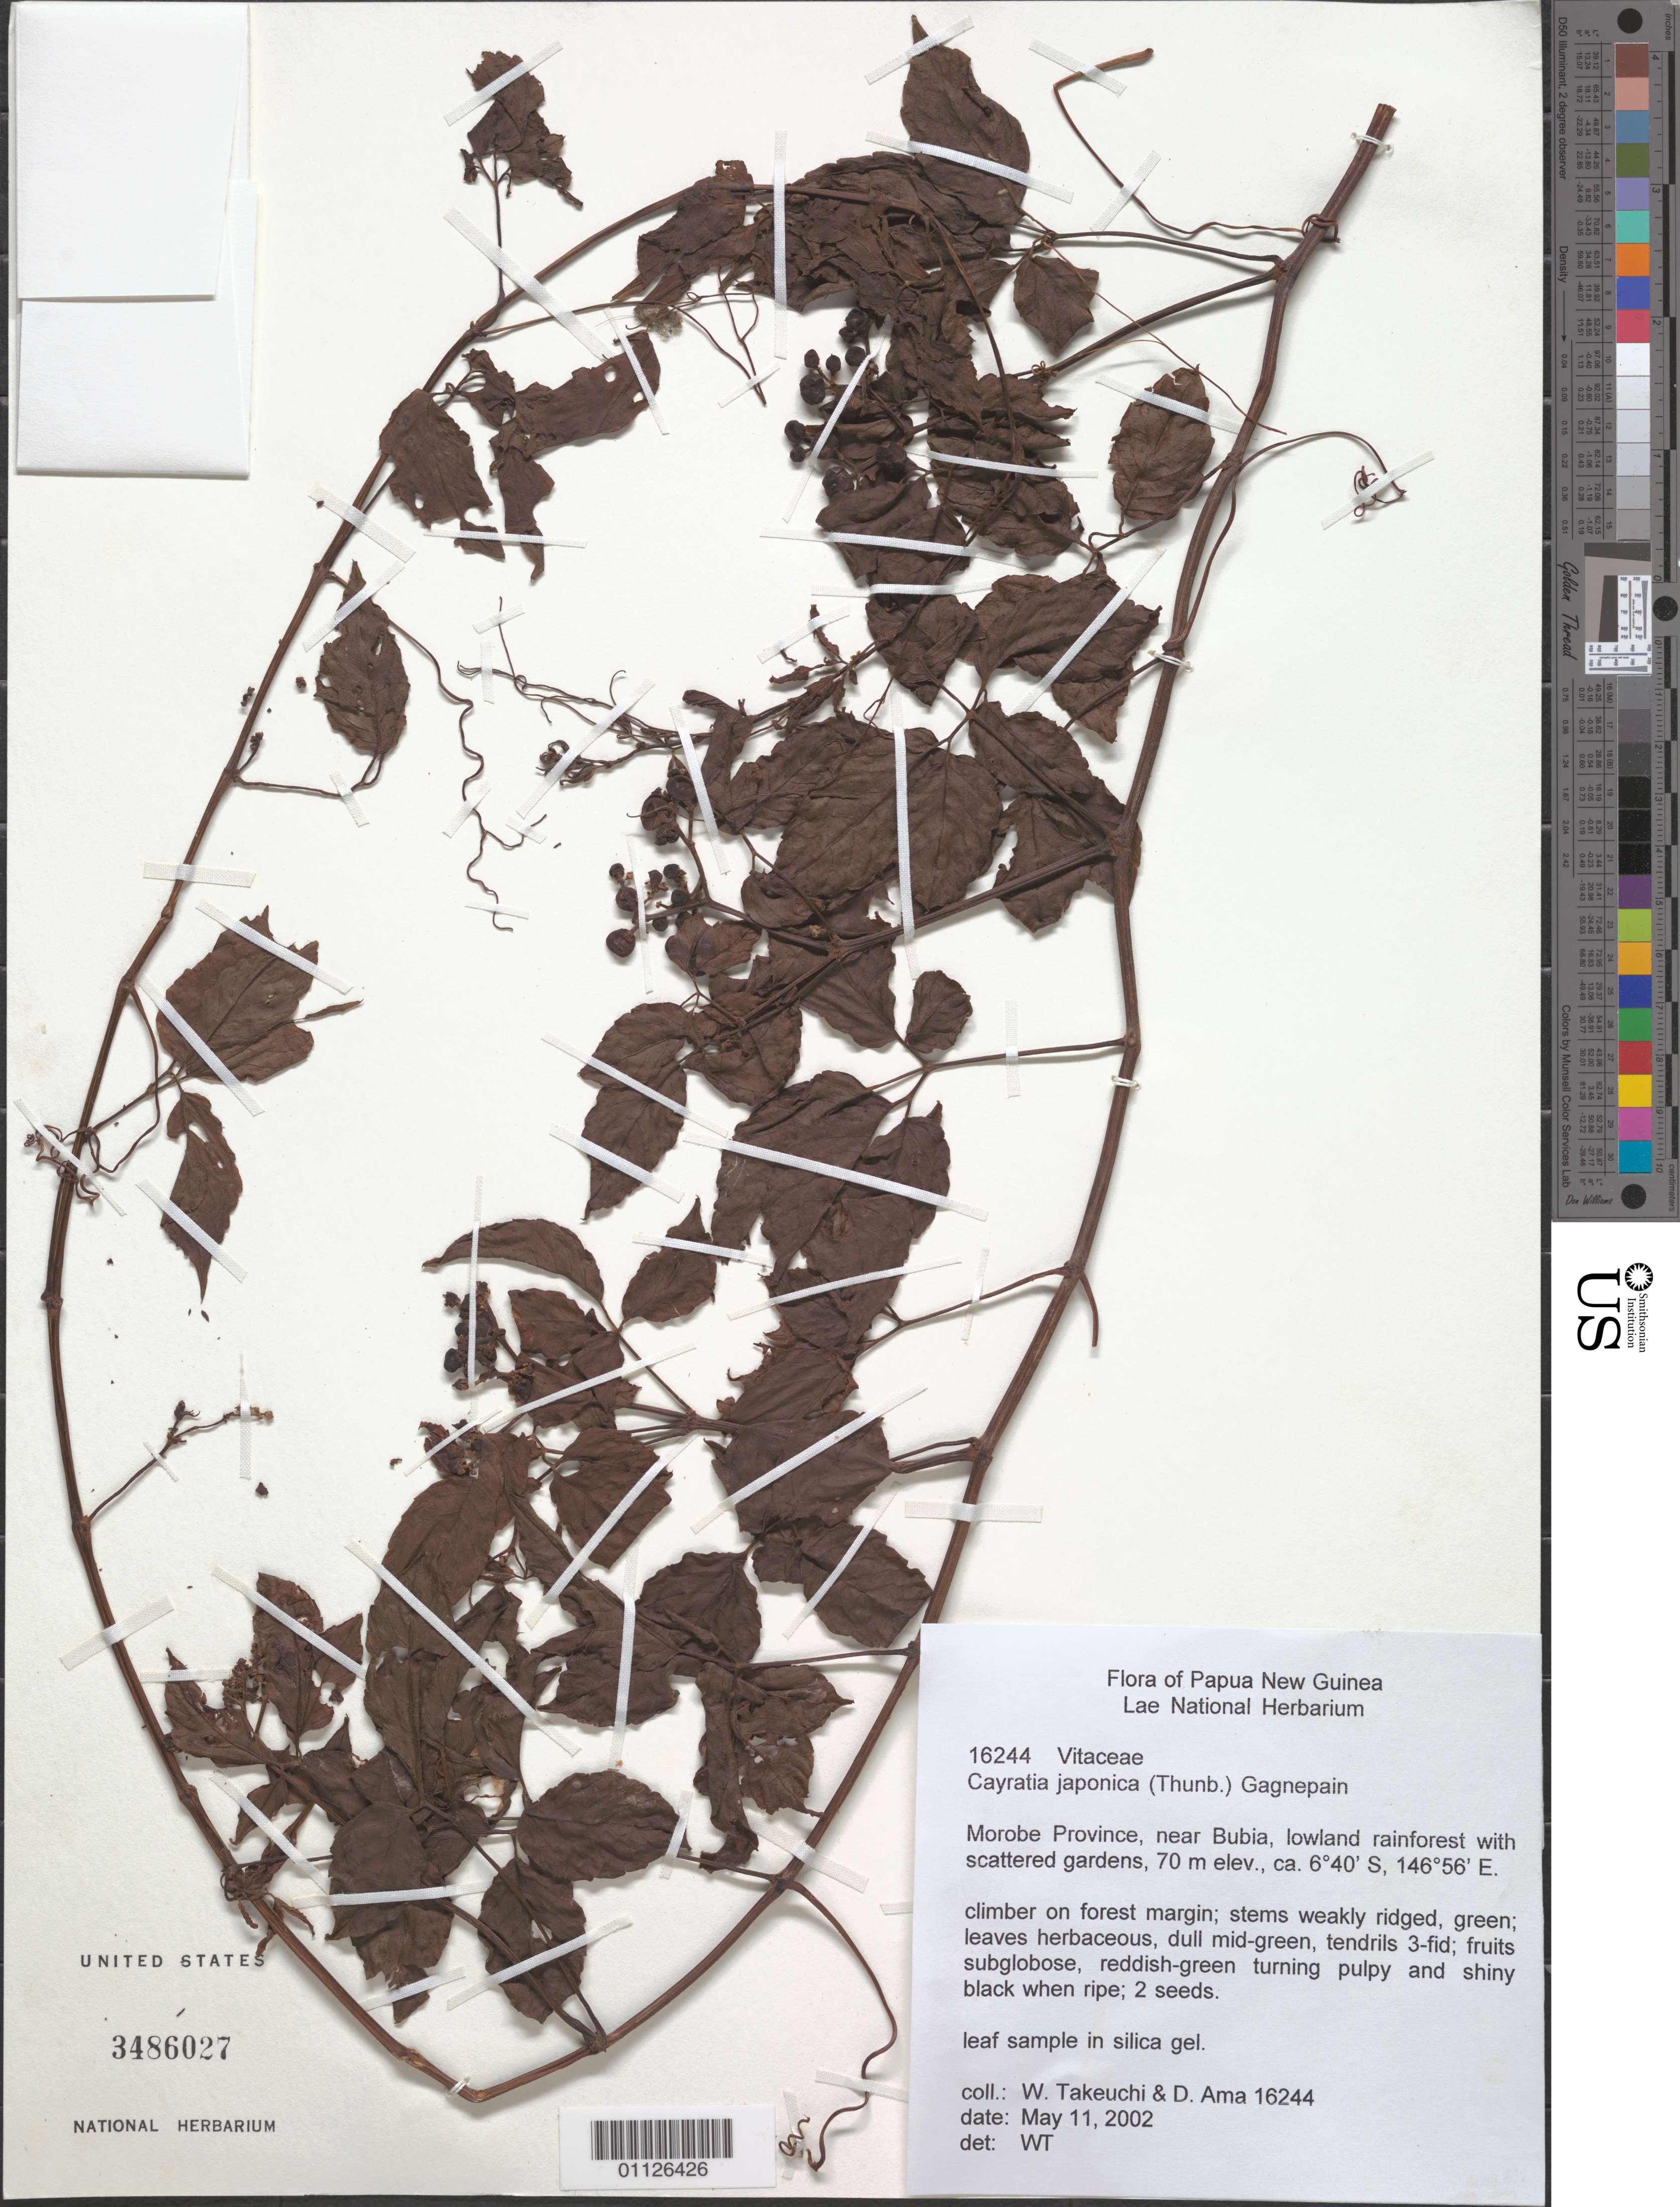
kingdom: Plantae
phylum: Tracheophyta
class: Magnoliopsida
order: Vitales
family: Vitaceae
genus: Causonis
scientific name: Causonis japonica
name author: (Thunb.) Raf.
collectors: W. N. Takeuchi & D. Ama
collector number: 16244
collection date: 2002-05-11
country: Papua New Guinea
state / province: Morobe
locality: Near Bubia.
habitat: Lowland rainforest with scattered gardens. Climber on forest margin.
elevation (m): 70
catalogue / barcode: US 3486027